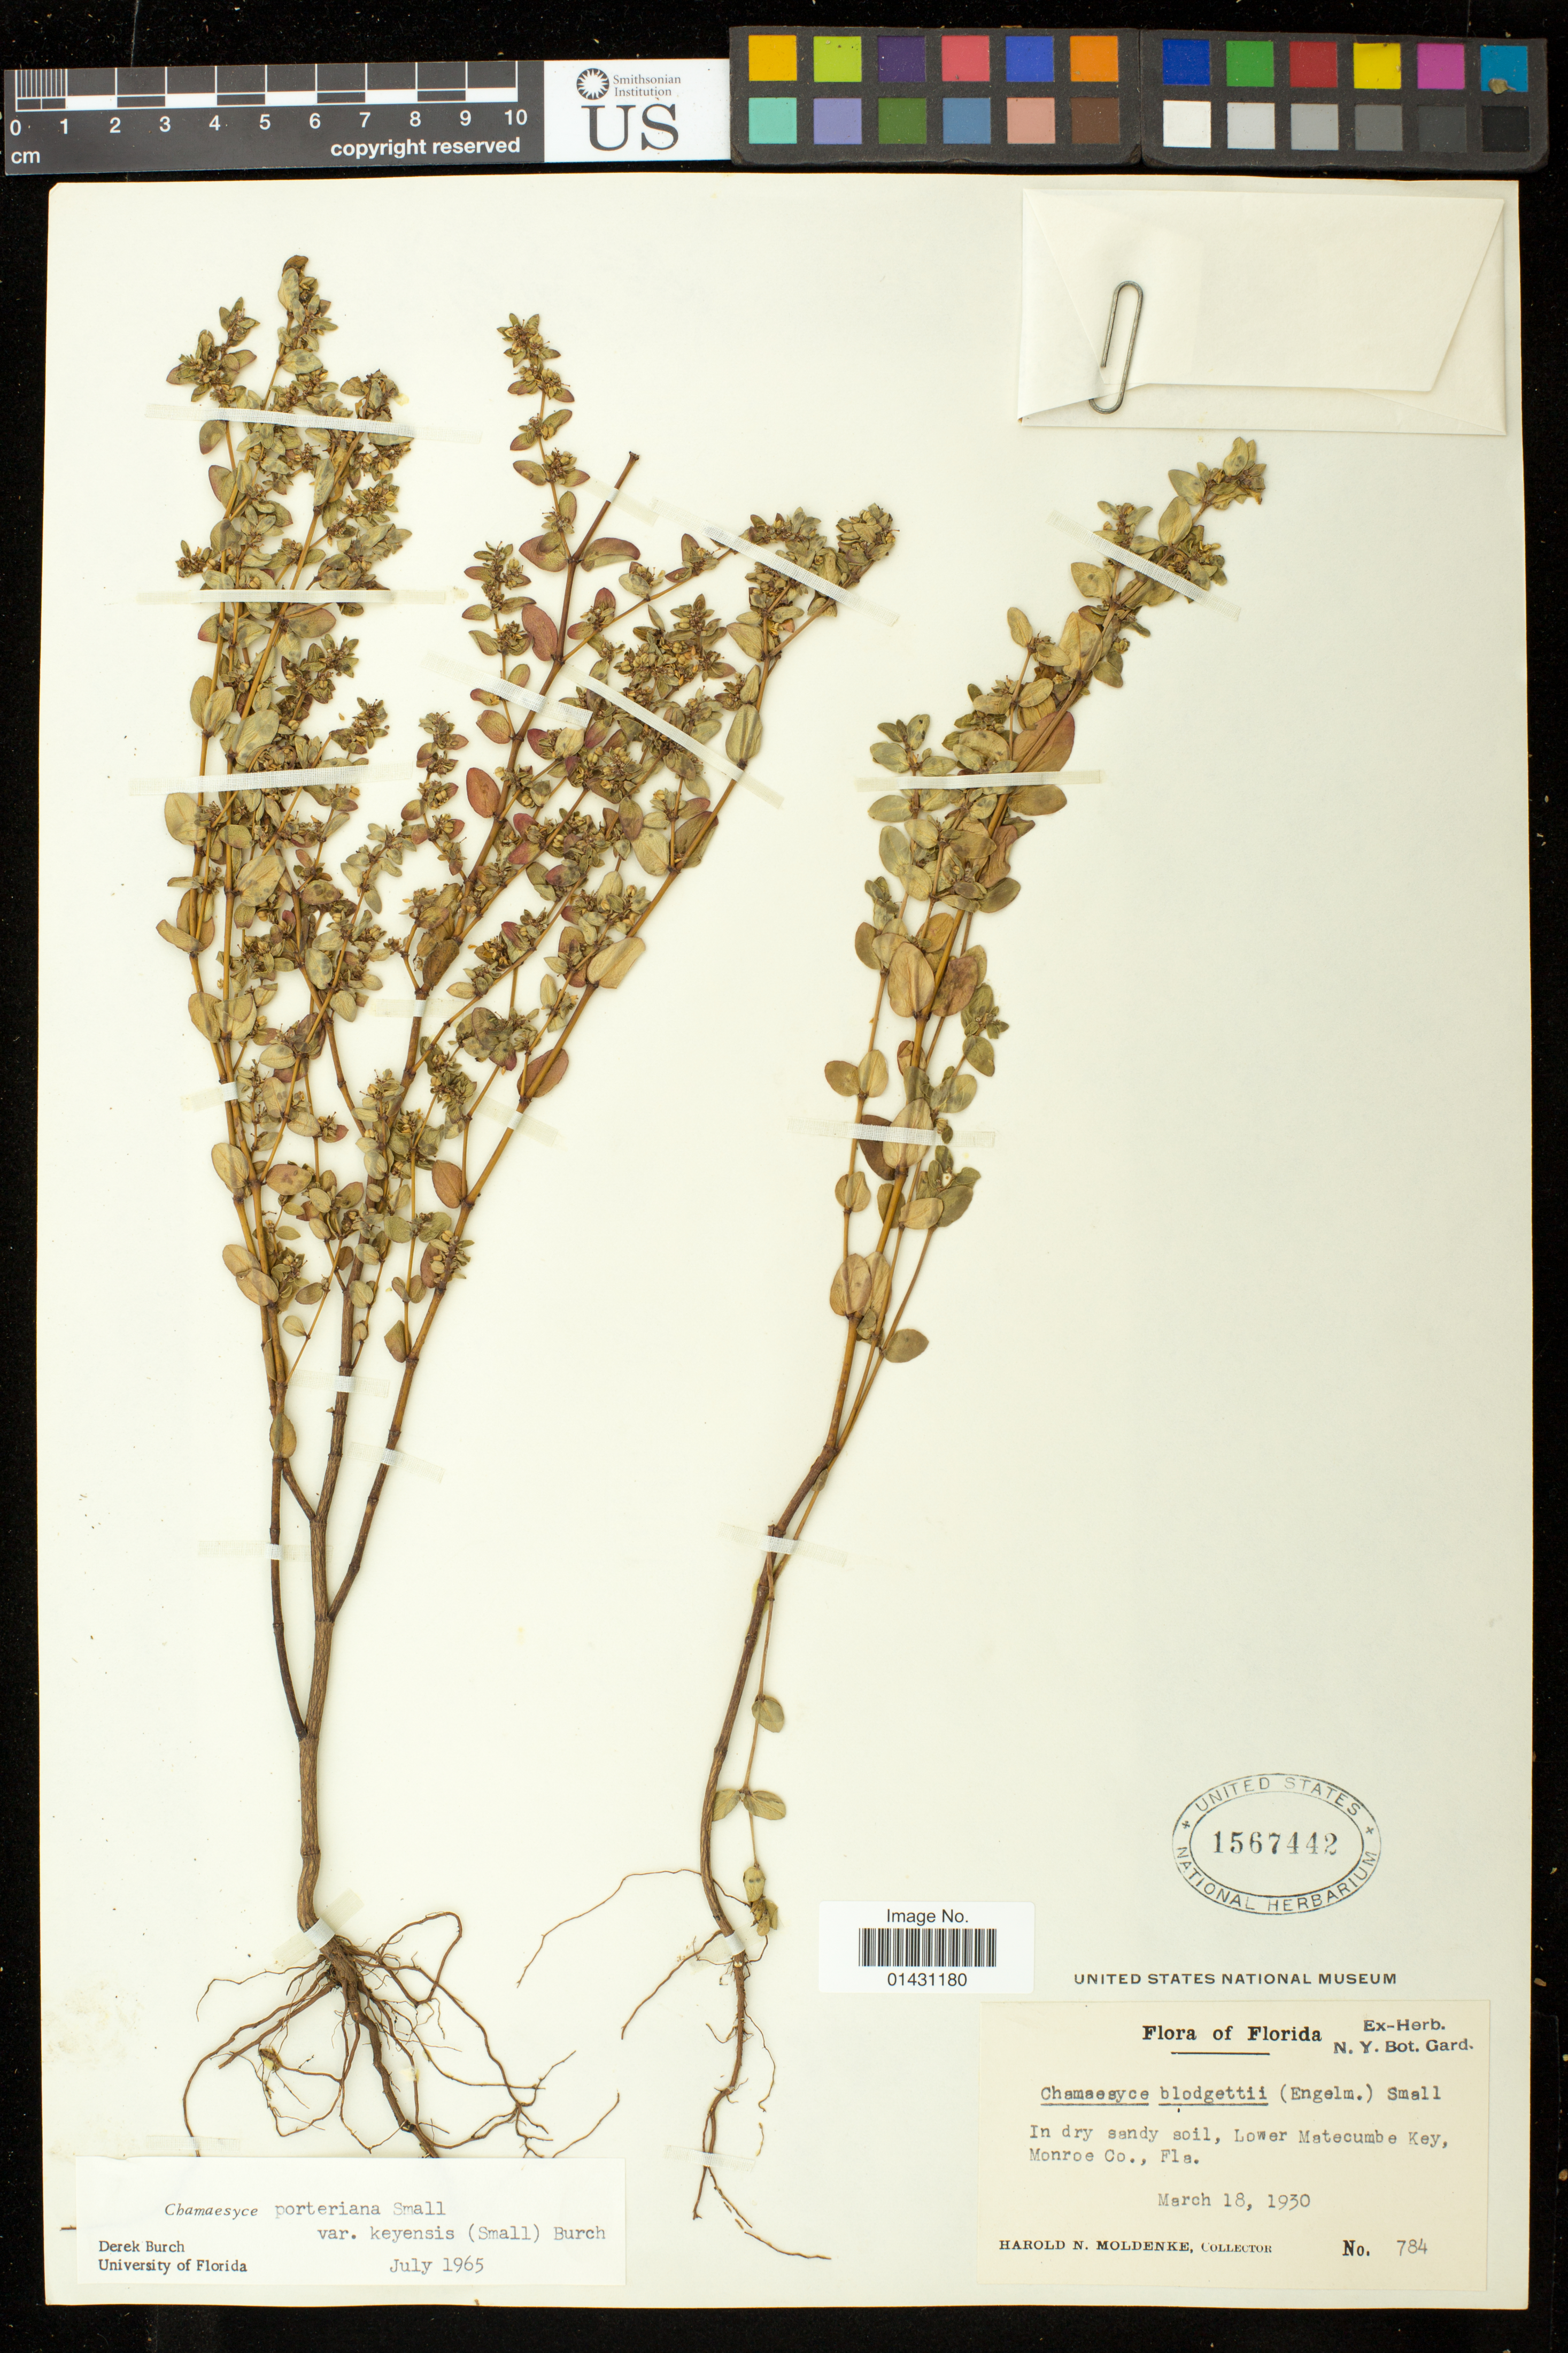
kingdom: Plantae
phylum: Tracheophyta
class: Magnoliopsida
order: Malpighiales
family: Euphorbiaceae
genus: Euphorbia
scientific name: Euphorbia porteriana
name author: (Small) Oudejans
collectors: H. N. Moldenke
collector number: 784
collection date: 1930-03-18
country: United States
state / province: Florida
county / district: Monroe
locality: Lower Matecumbe Key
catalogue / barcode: US 1567442